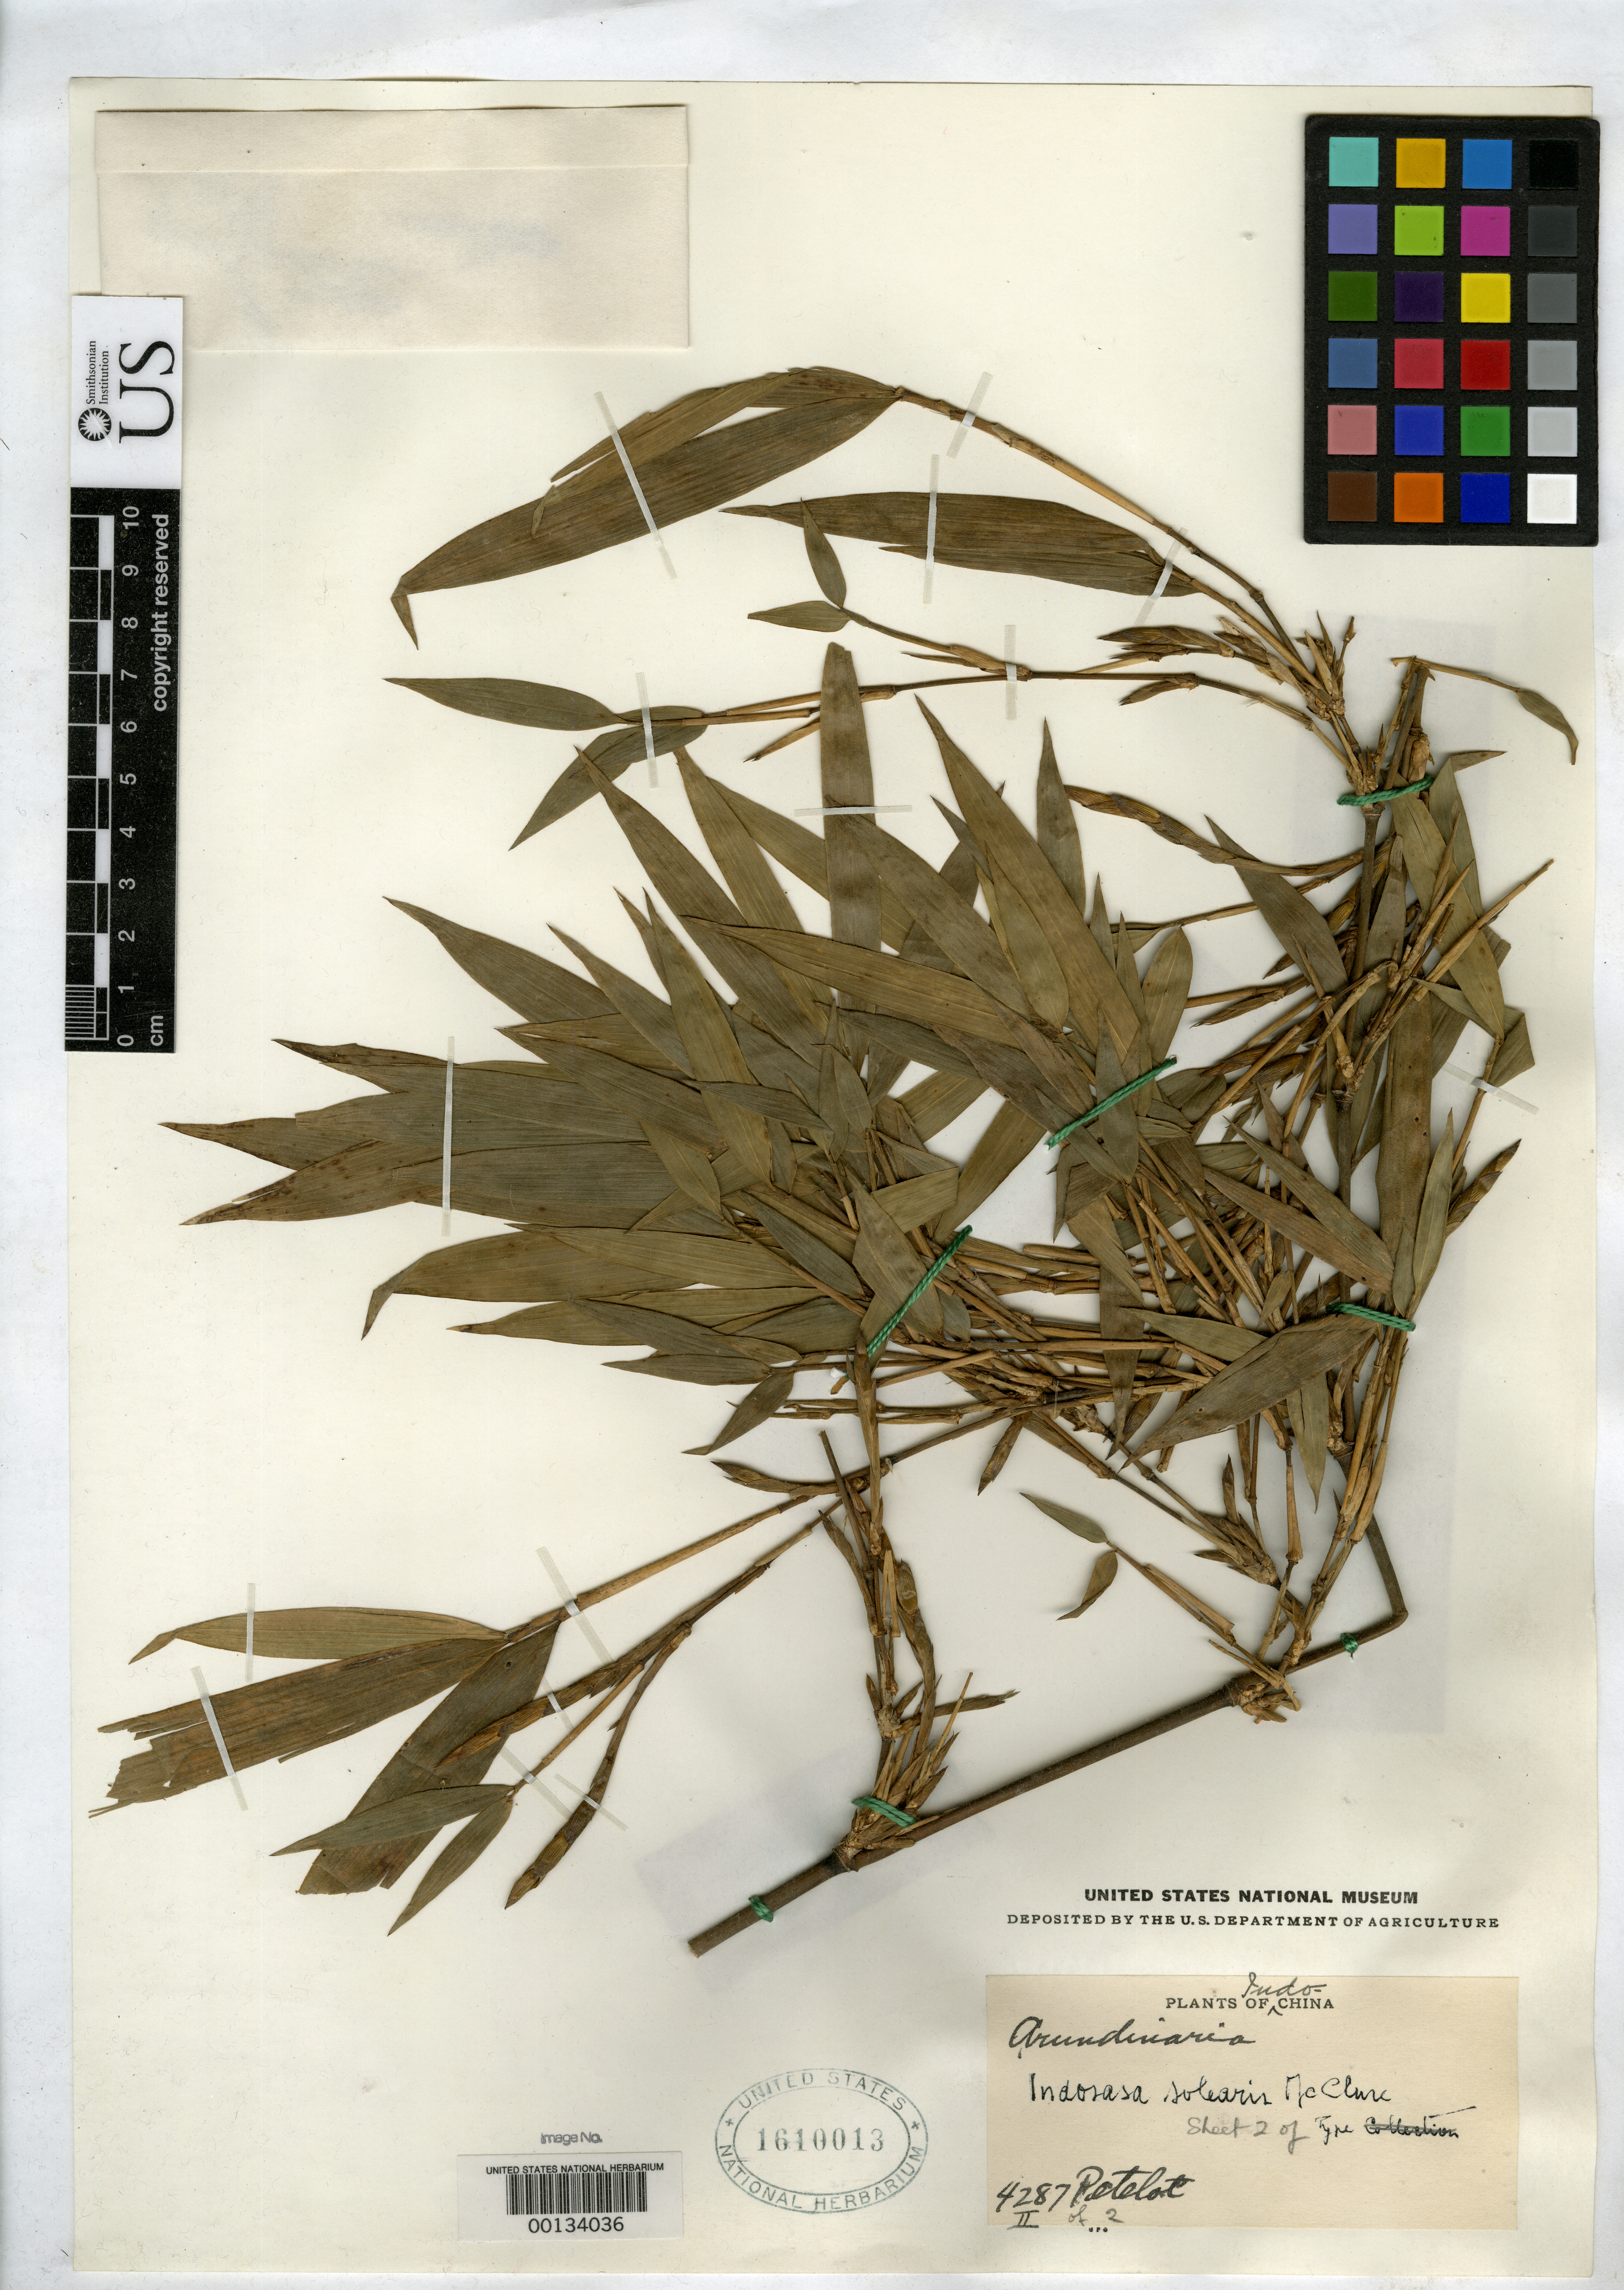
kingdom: Plantae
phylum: Tracheophyta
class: Liliopsida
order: Poales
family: Poaceae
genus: Indosasa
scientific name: Indosasa solearis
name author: McClure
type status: Holotype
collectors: P. A. Pételot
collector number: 4287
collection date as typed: Dec 1930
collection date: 1930-12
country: Vietnam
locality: Vam Dao Massif, Tonkin.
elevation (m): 1000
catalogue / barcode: US 1610013